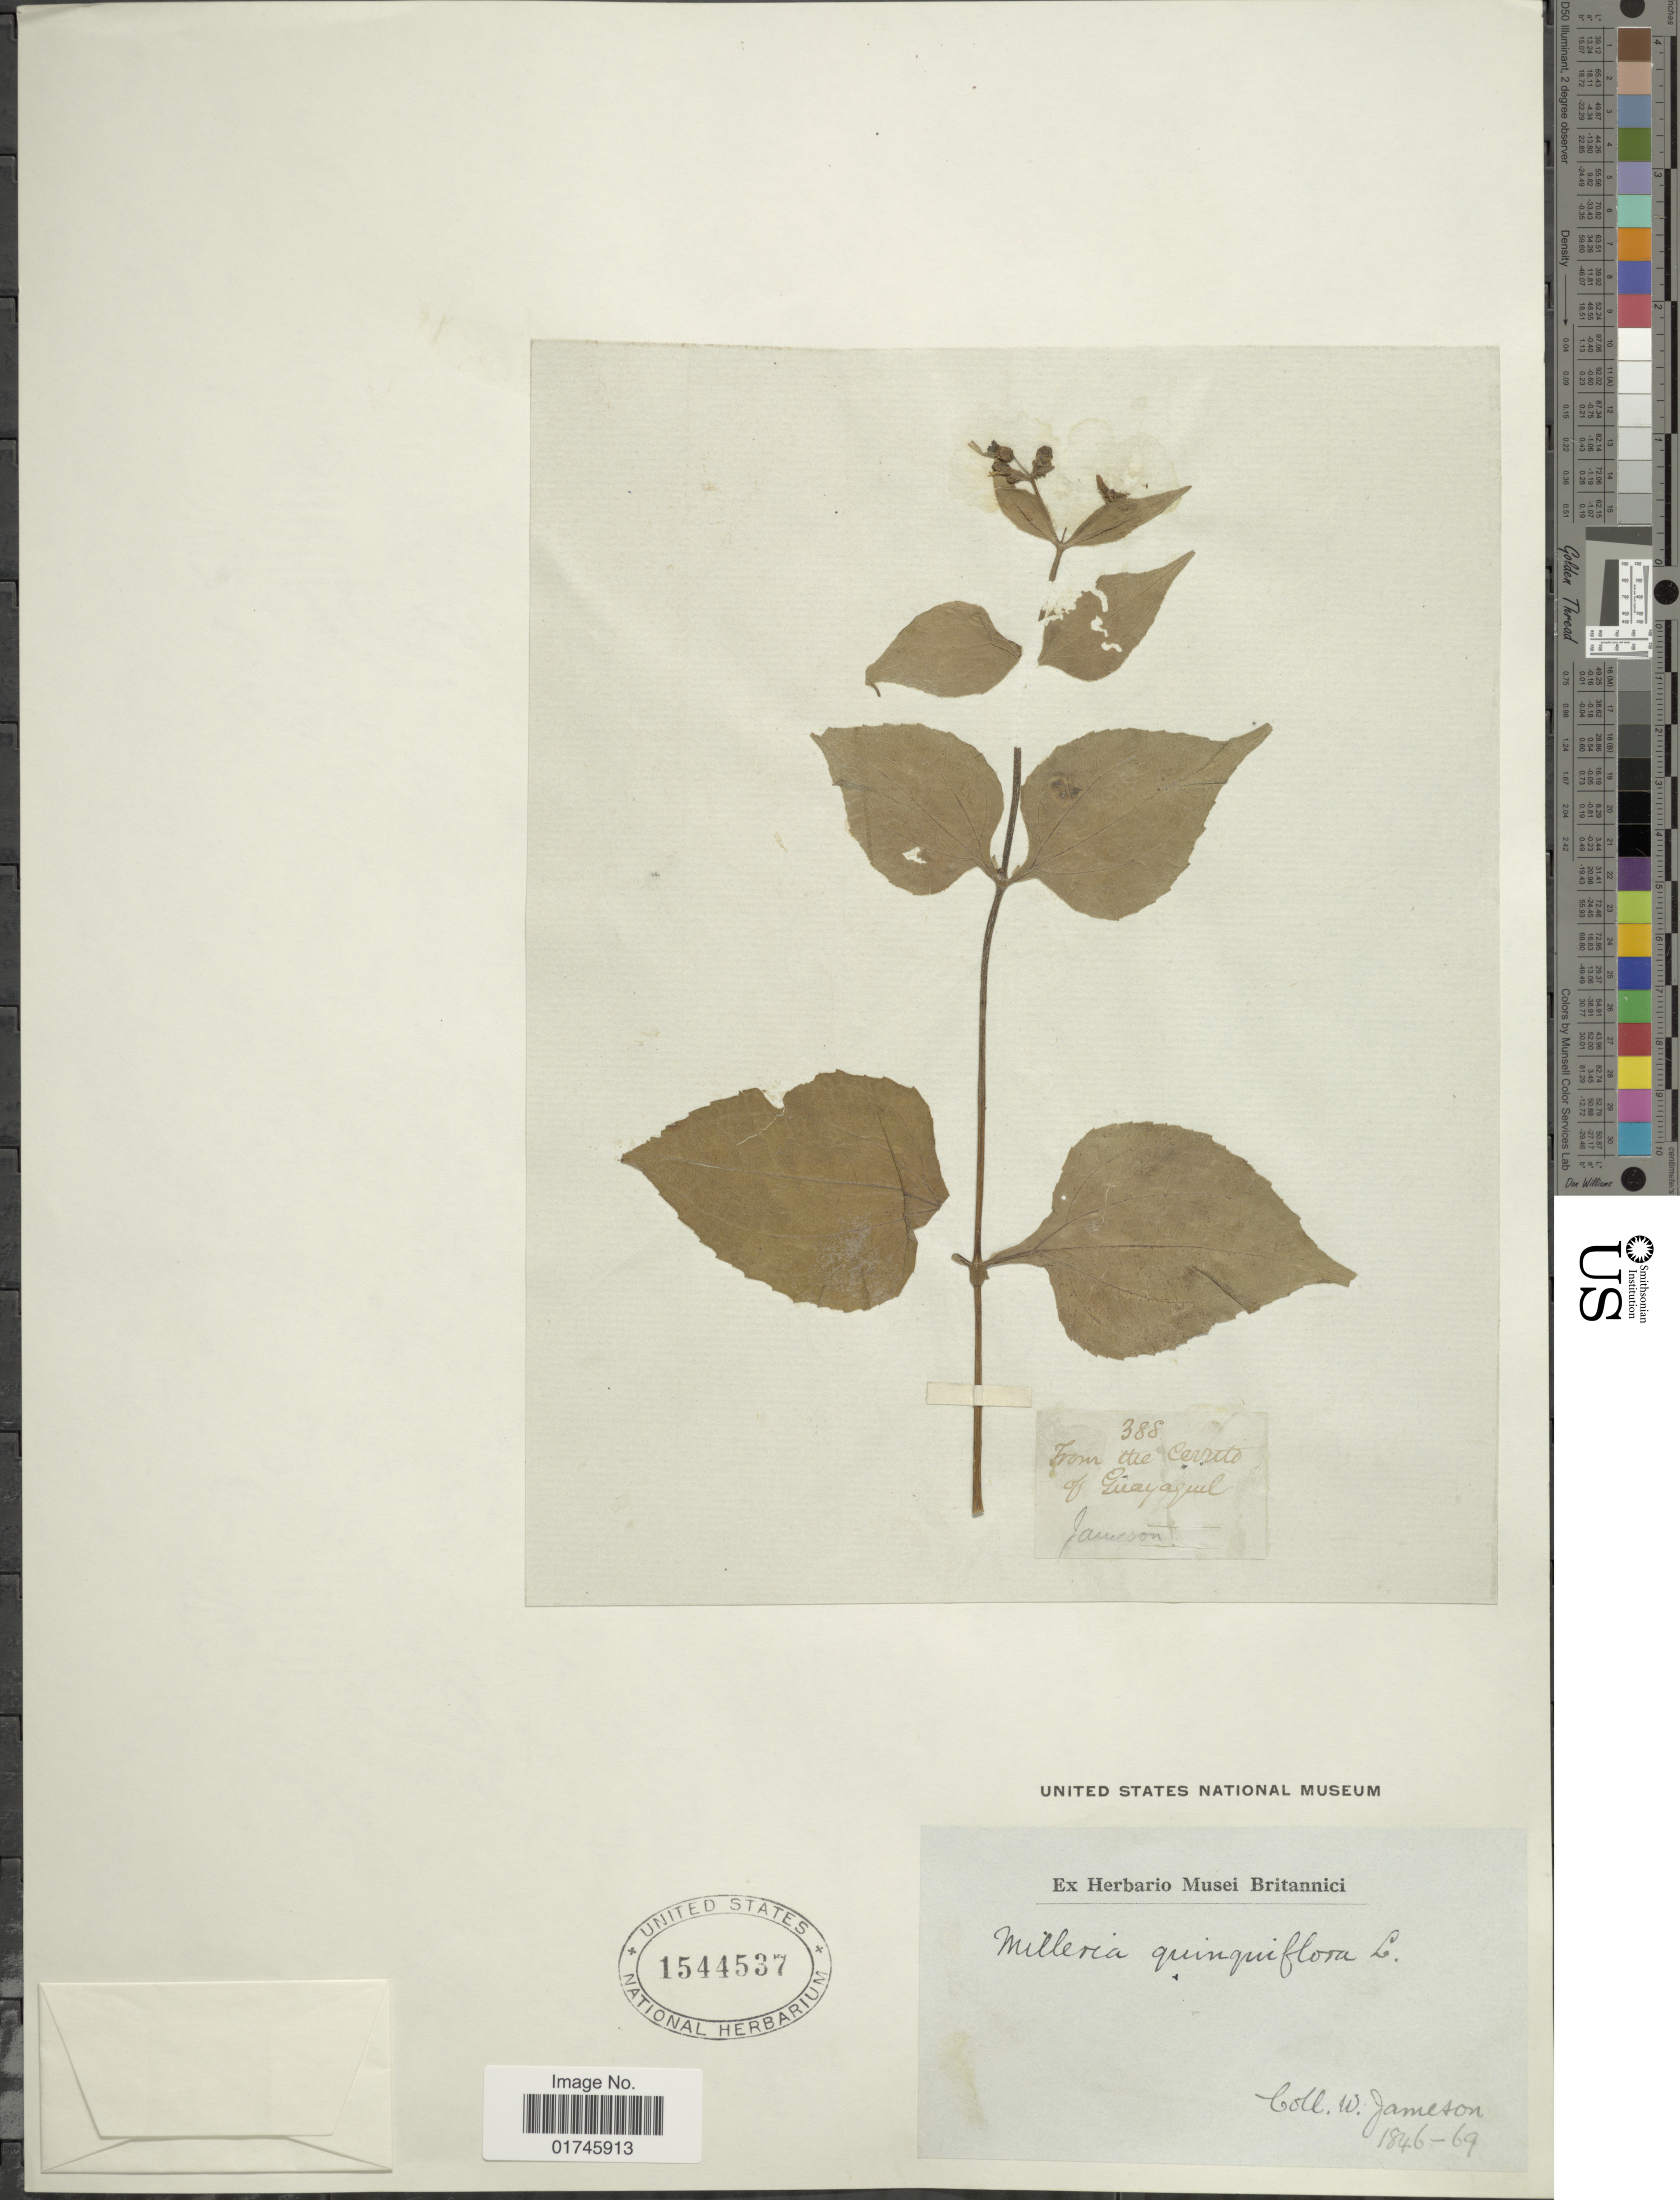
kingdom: Plantae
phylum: Tracheophyta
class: Magnoliopsida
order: Asterales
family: Asteraceae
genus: Milleria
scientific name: Milleria quinqueflora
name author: L.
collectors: W. Jameson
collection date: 1846/1869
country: Ecuador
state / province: Guayas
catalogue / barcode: US 1544537